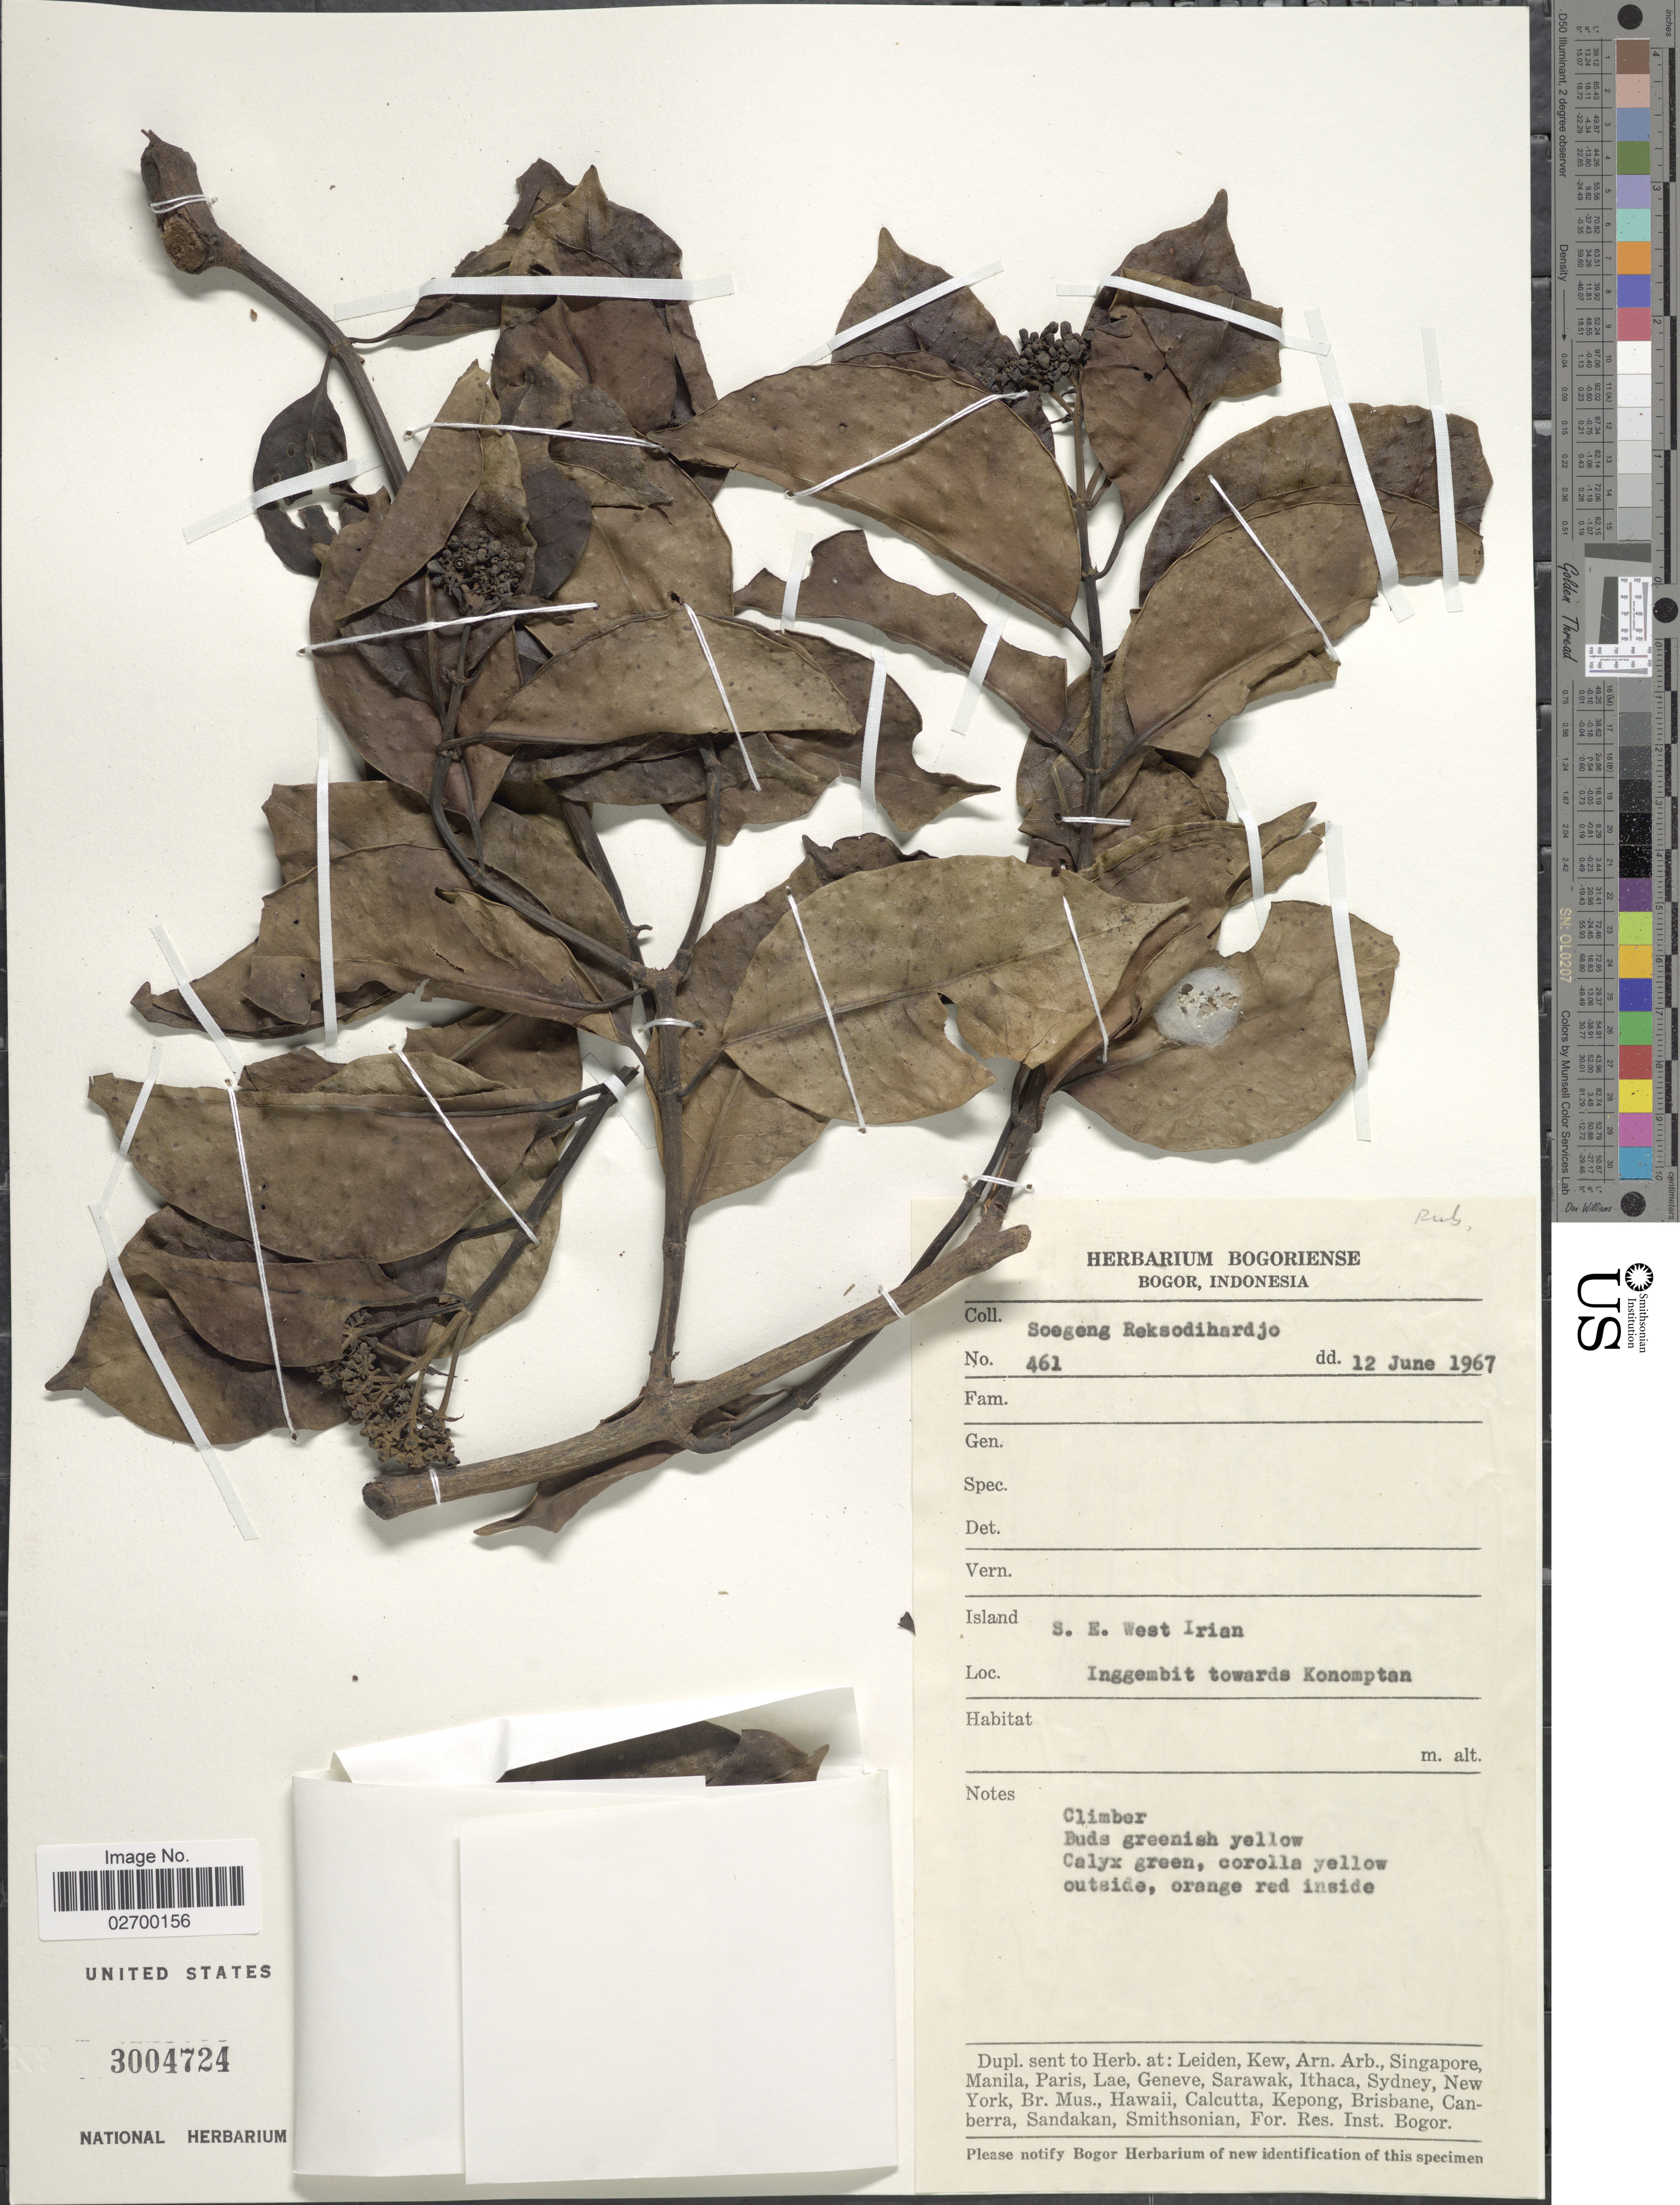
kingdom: Plantae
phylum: Tracheophyta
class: Magnoliopsida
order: Gentianales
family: Rubiaceae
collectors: S. Reksodihardjo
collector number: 461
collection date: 1967-06-12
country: Indonesia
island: New Guinea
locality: S. E. West Irian. Inggembit towards Konomptan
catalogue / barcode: US 3004724